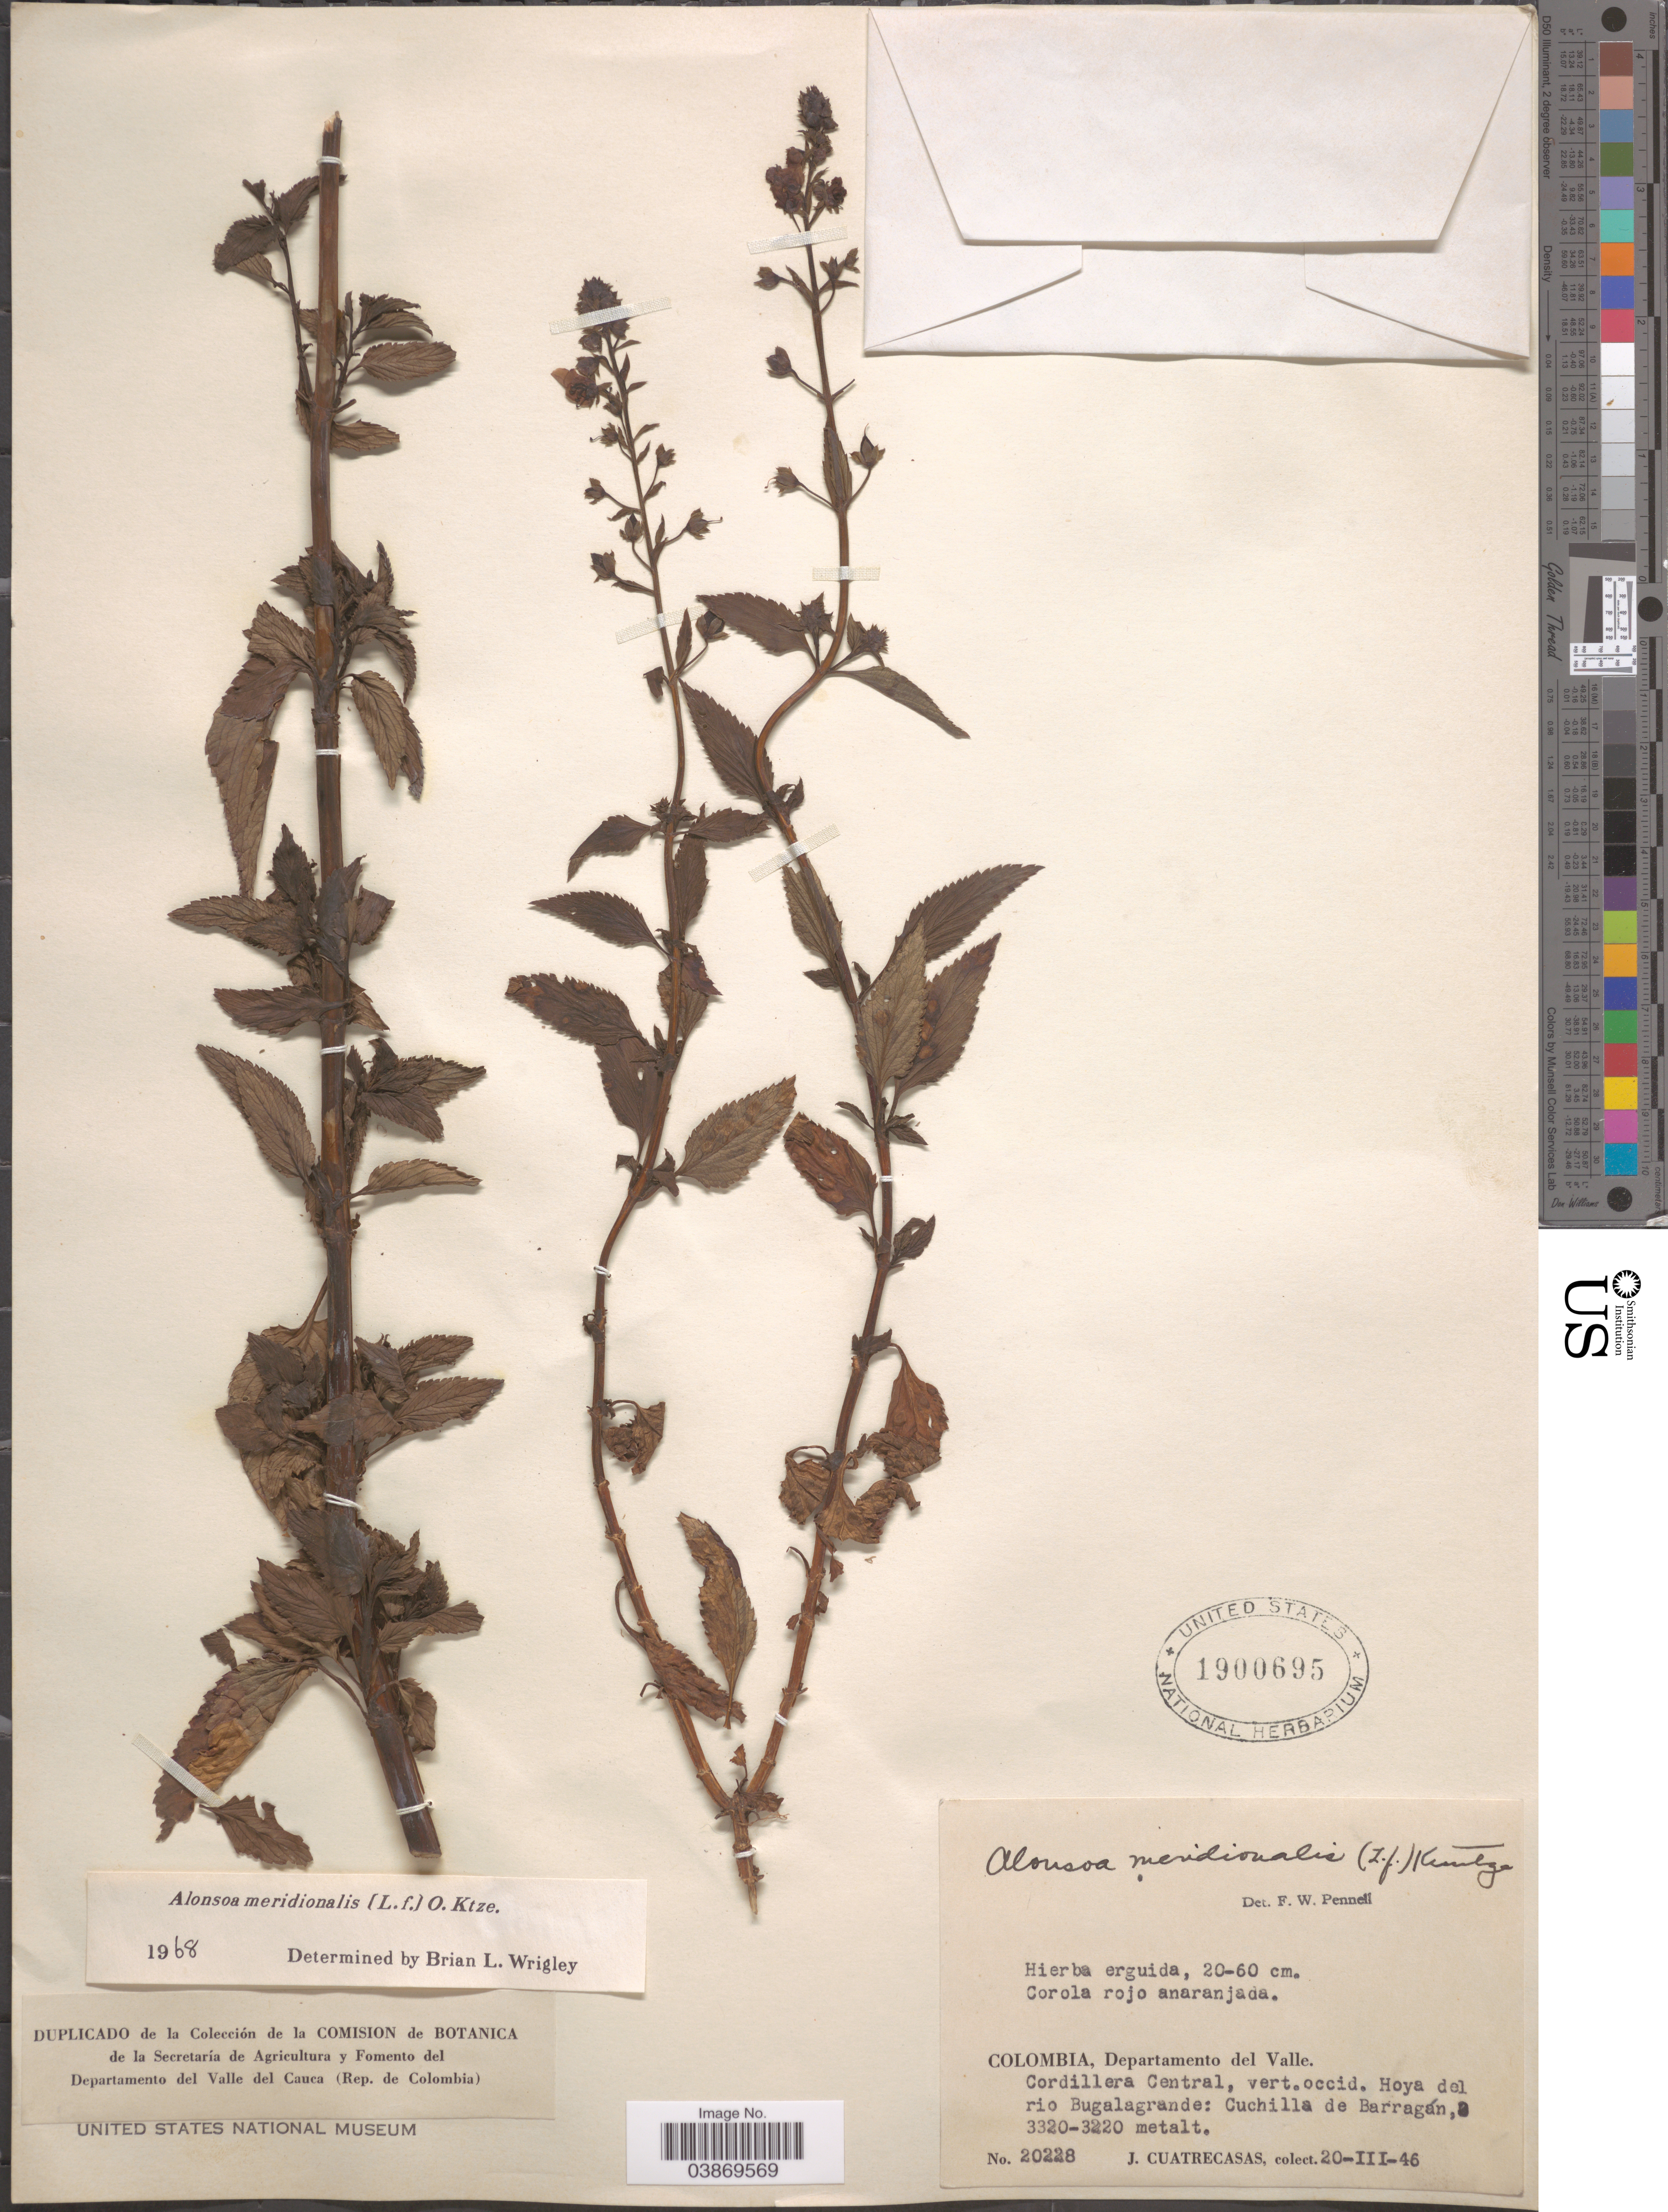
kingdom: Plantae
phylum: Tracheophyta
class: Magnoliopsida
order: Lamiales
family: Scrophulariaceae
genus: Alonsoa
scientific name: Alonsoa meridionalis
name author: (L. f.) Kuntze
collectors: J. Cuatrecasas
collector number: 20228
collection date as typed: Transcribed d/m/y: 20/3/46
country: Colombia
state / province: Valle del Cauca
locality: Departamento del Valle. Cordillera Central, vert. occid. Hoya del rio Bugalagrande: Cuchilla de Barragán.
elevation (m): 3220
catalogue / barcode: US 1900695